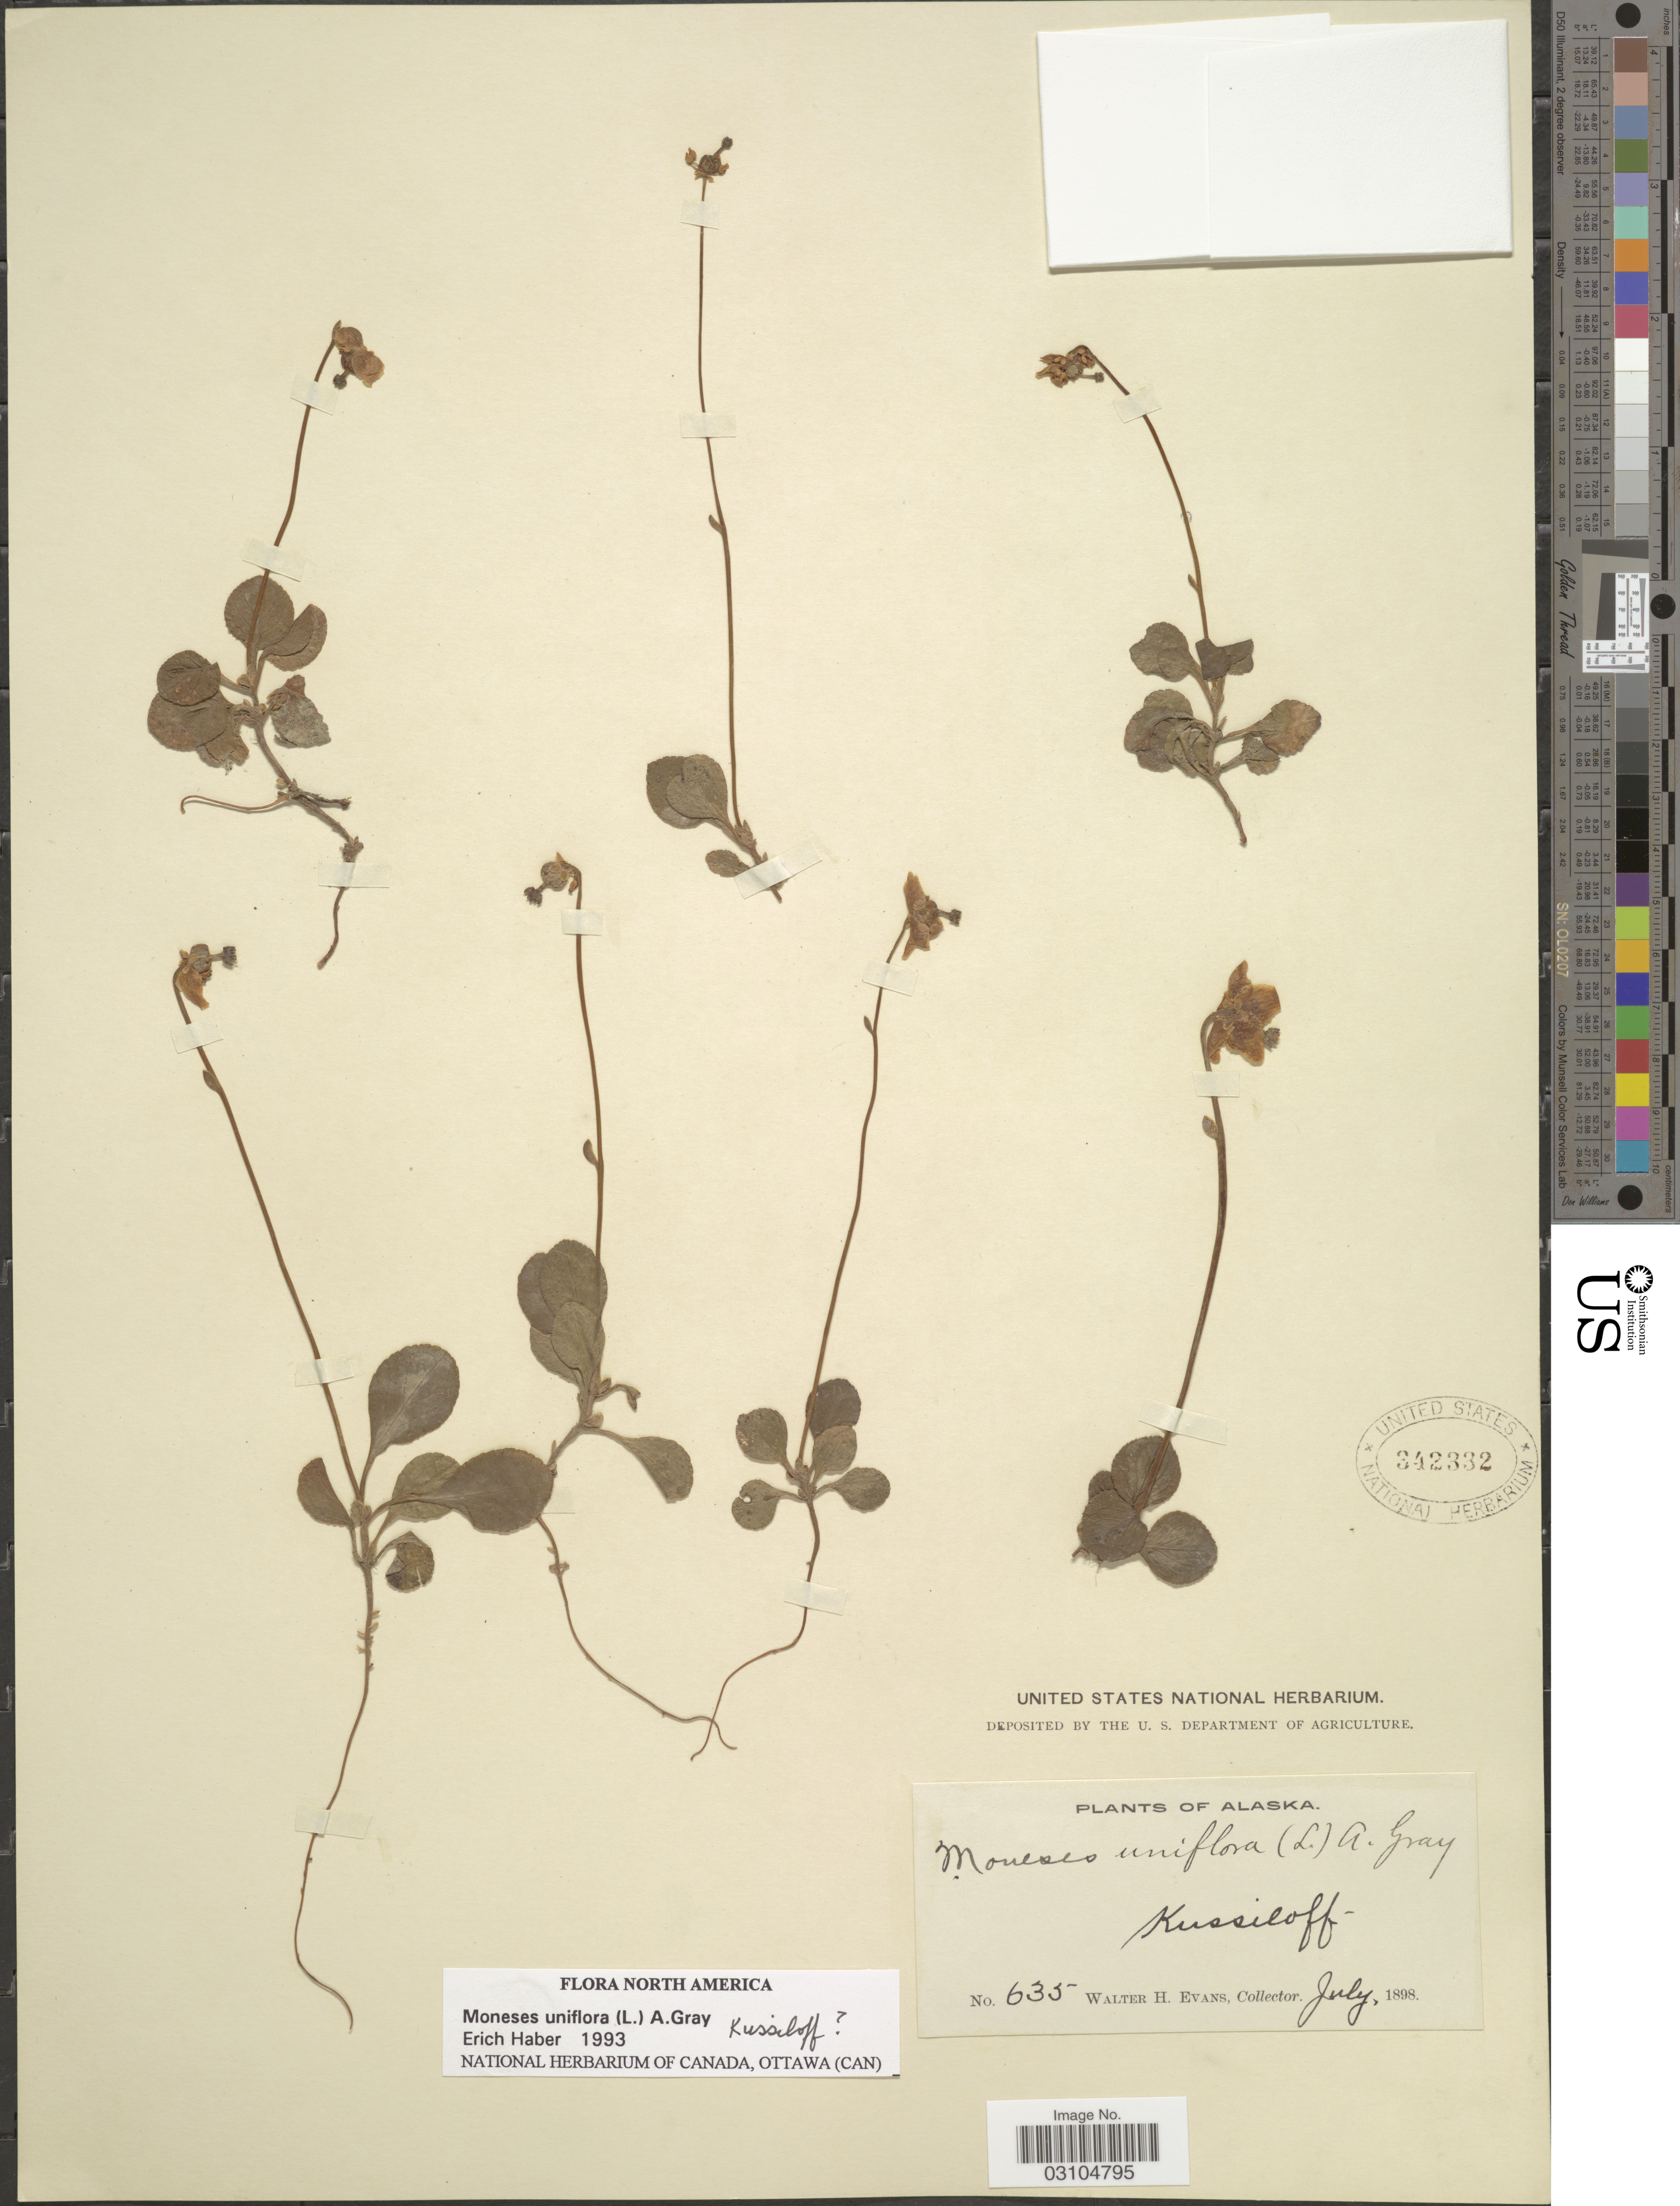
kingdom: Plantae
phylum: Tracheophyta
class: Magnoliopsida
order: Ericales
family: Ericaceae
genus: Moneses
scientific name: Moneses uniflora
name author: (L.) A. Gray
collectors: W. H. Evans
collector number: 635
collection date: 1898-07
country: United States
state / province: Alaska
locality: Kussiloff.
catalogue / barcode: US 342332